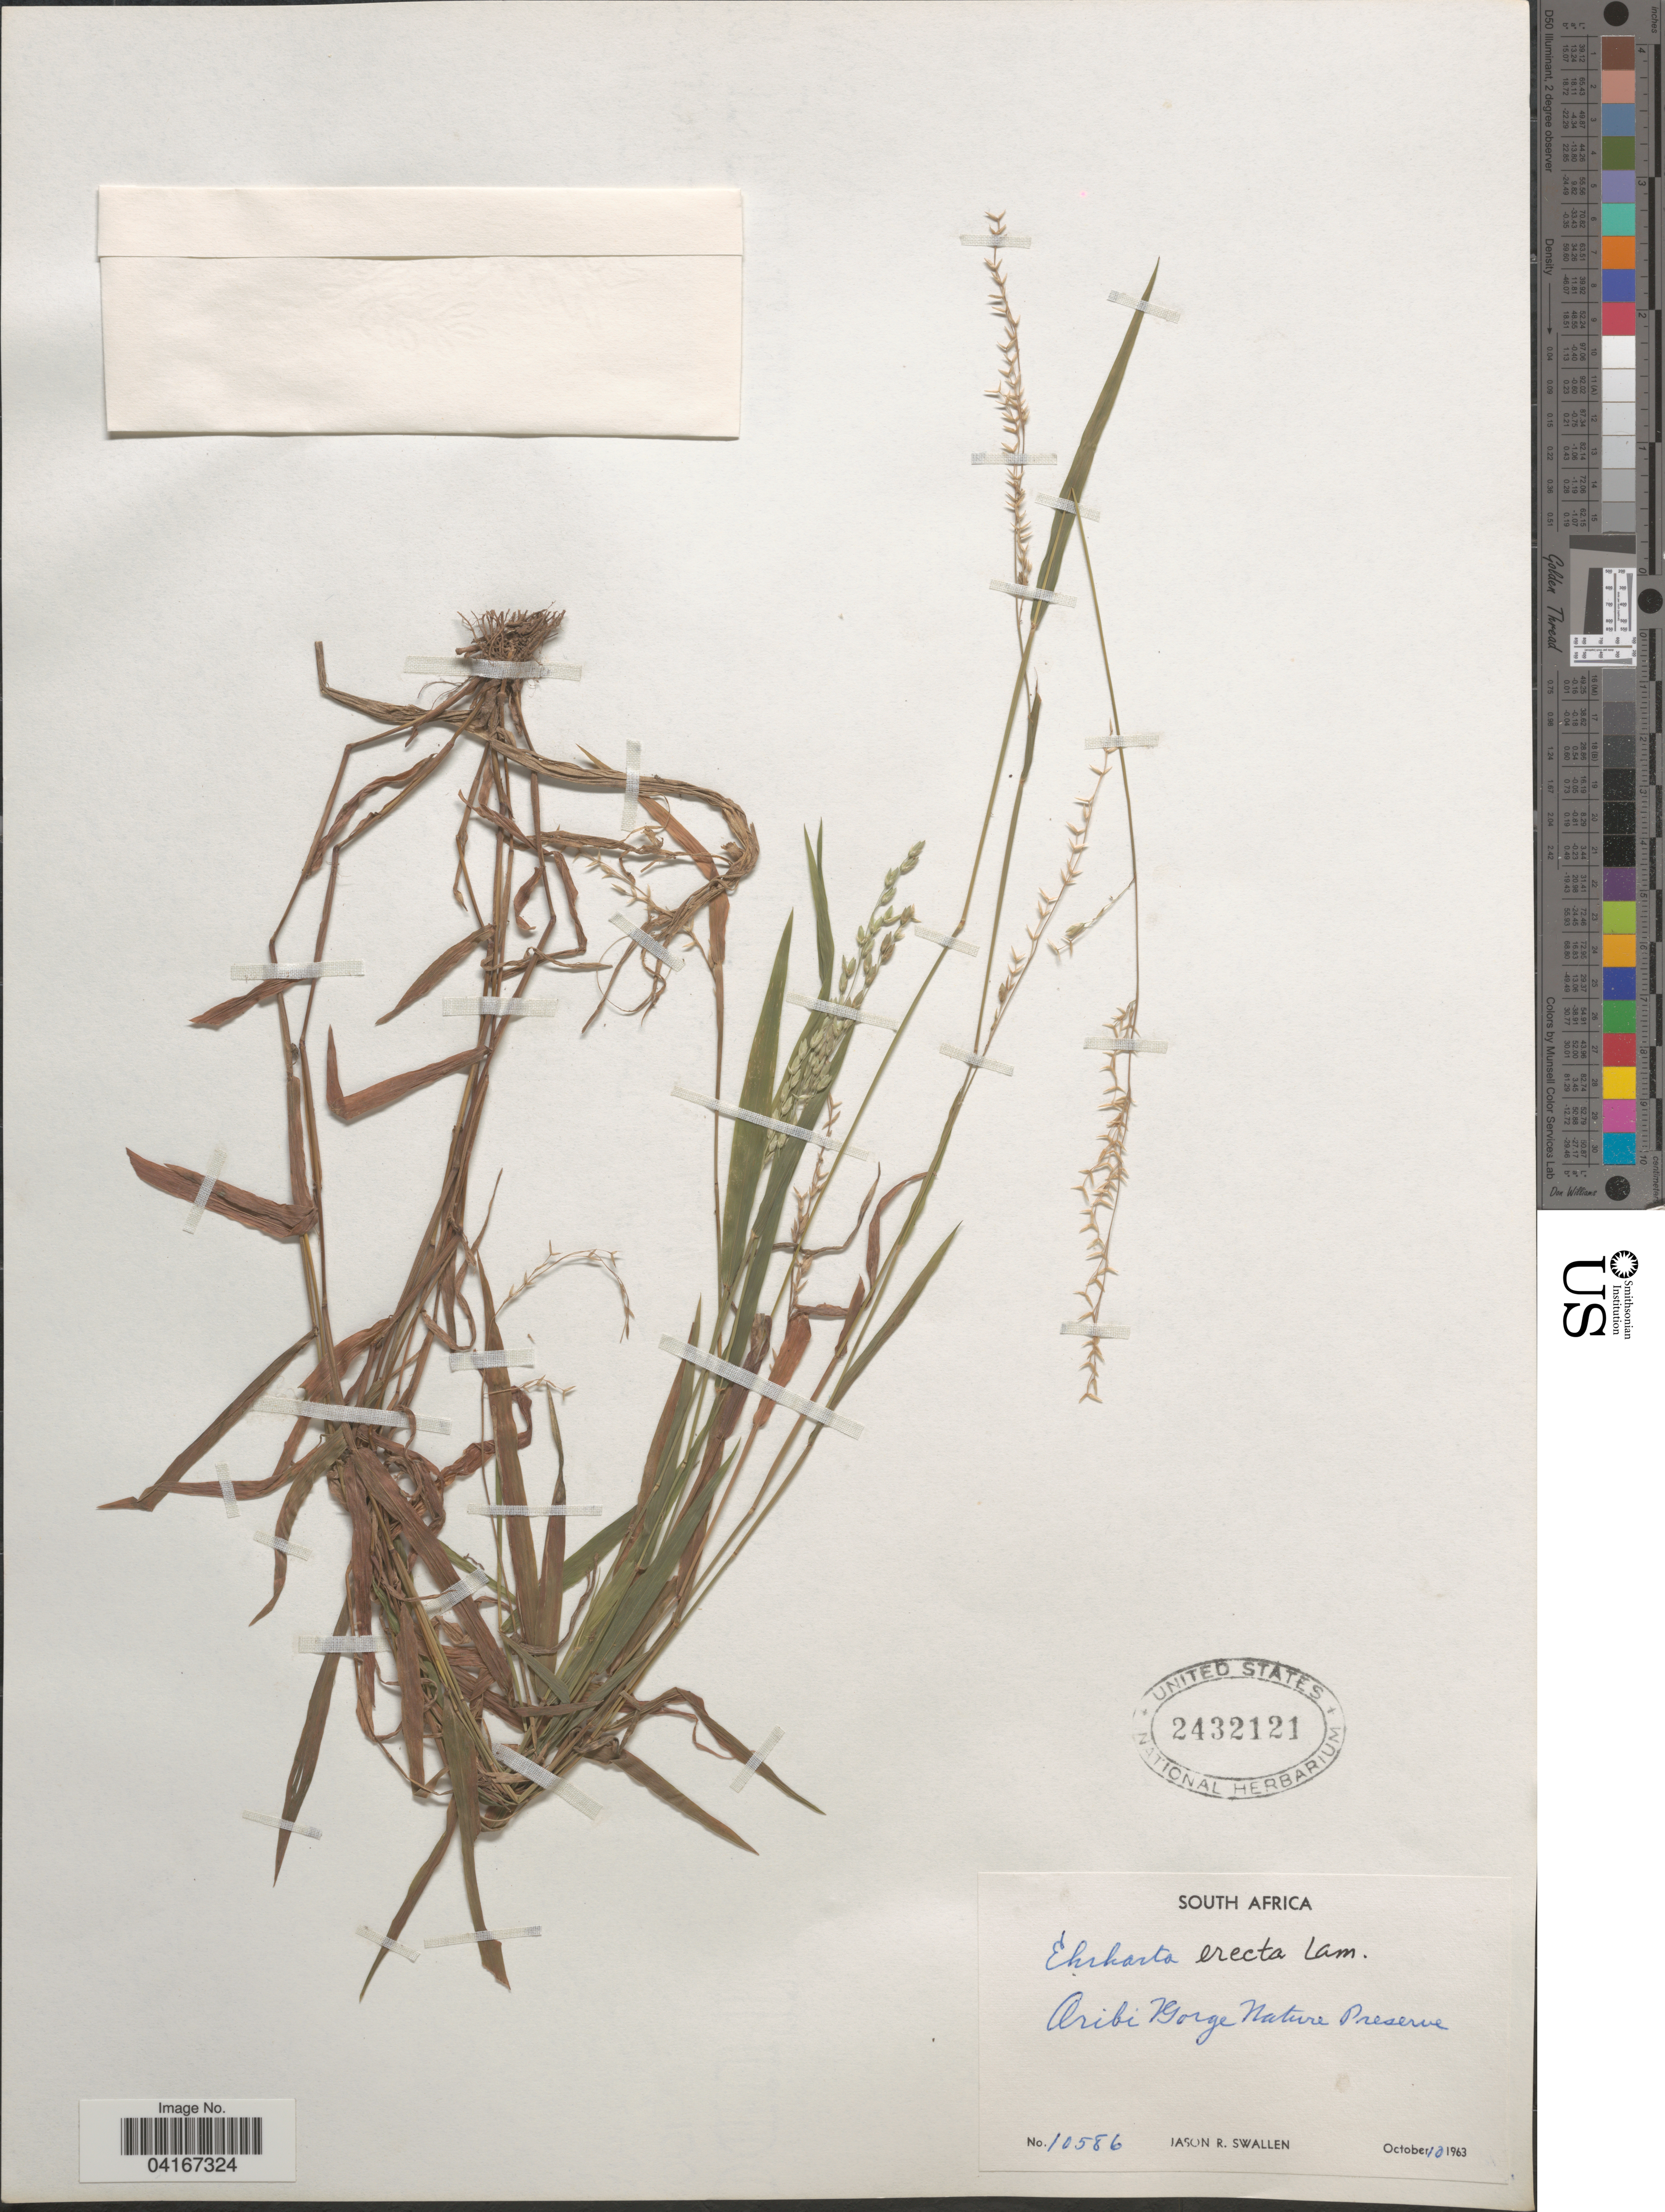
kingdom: Plantae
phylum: Tracheophyta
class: Liliopsida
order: Poales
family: Poaceae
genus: Ehrharta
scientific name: Ehrharta erecta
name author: Lam.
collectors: J. R. Swallen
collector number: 10586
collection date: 1963-10-10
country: South Africa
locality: Aribi Gorge Nature Preserve.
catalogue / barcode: US 2432121